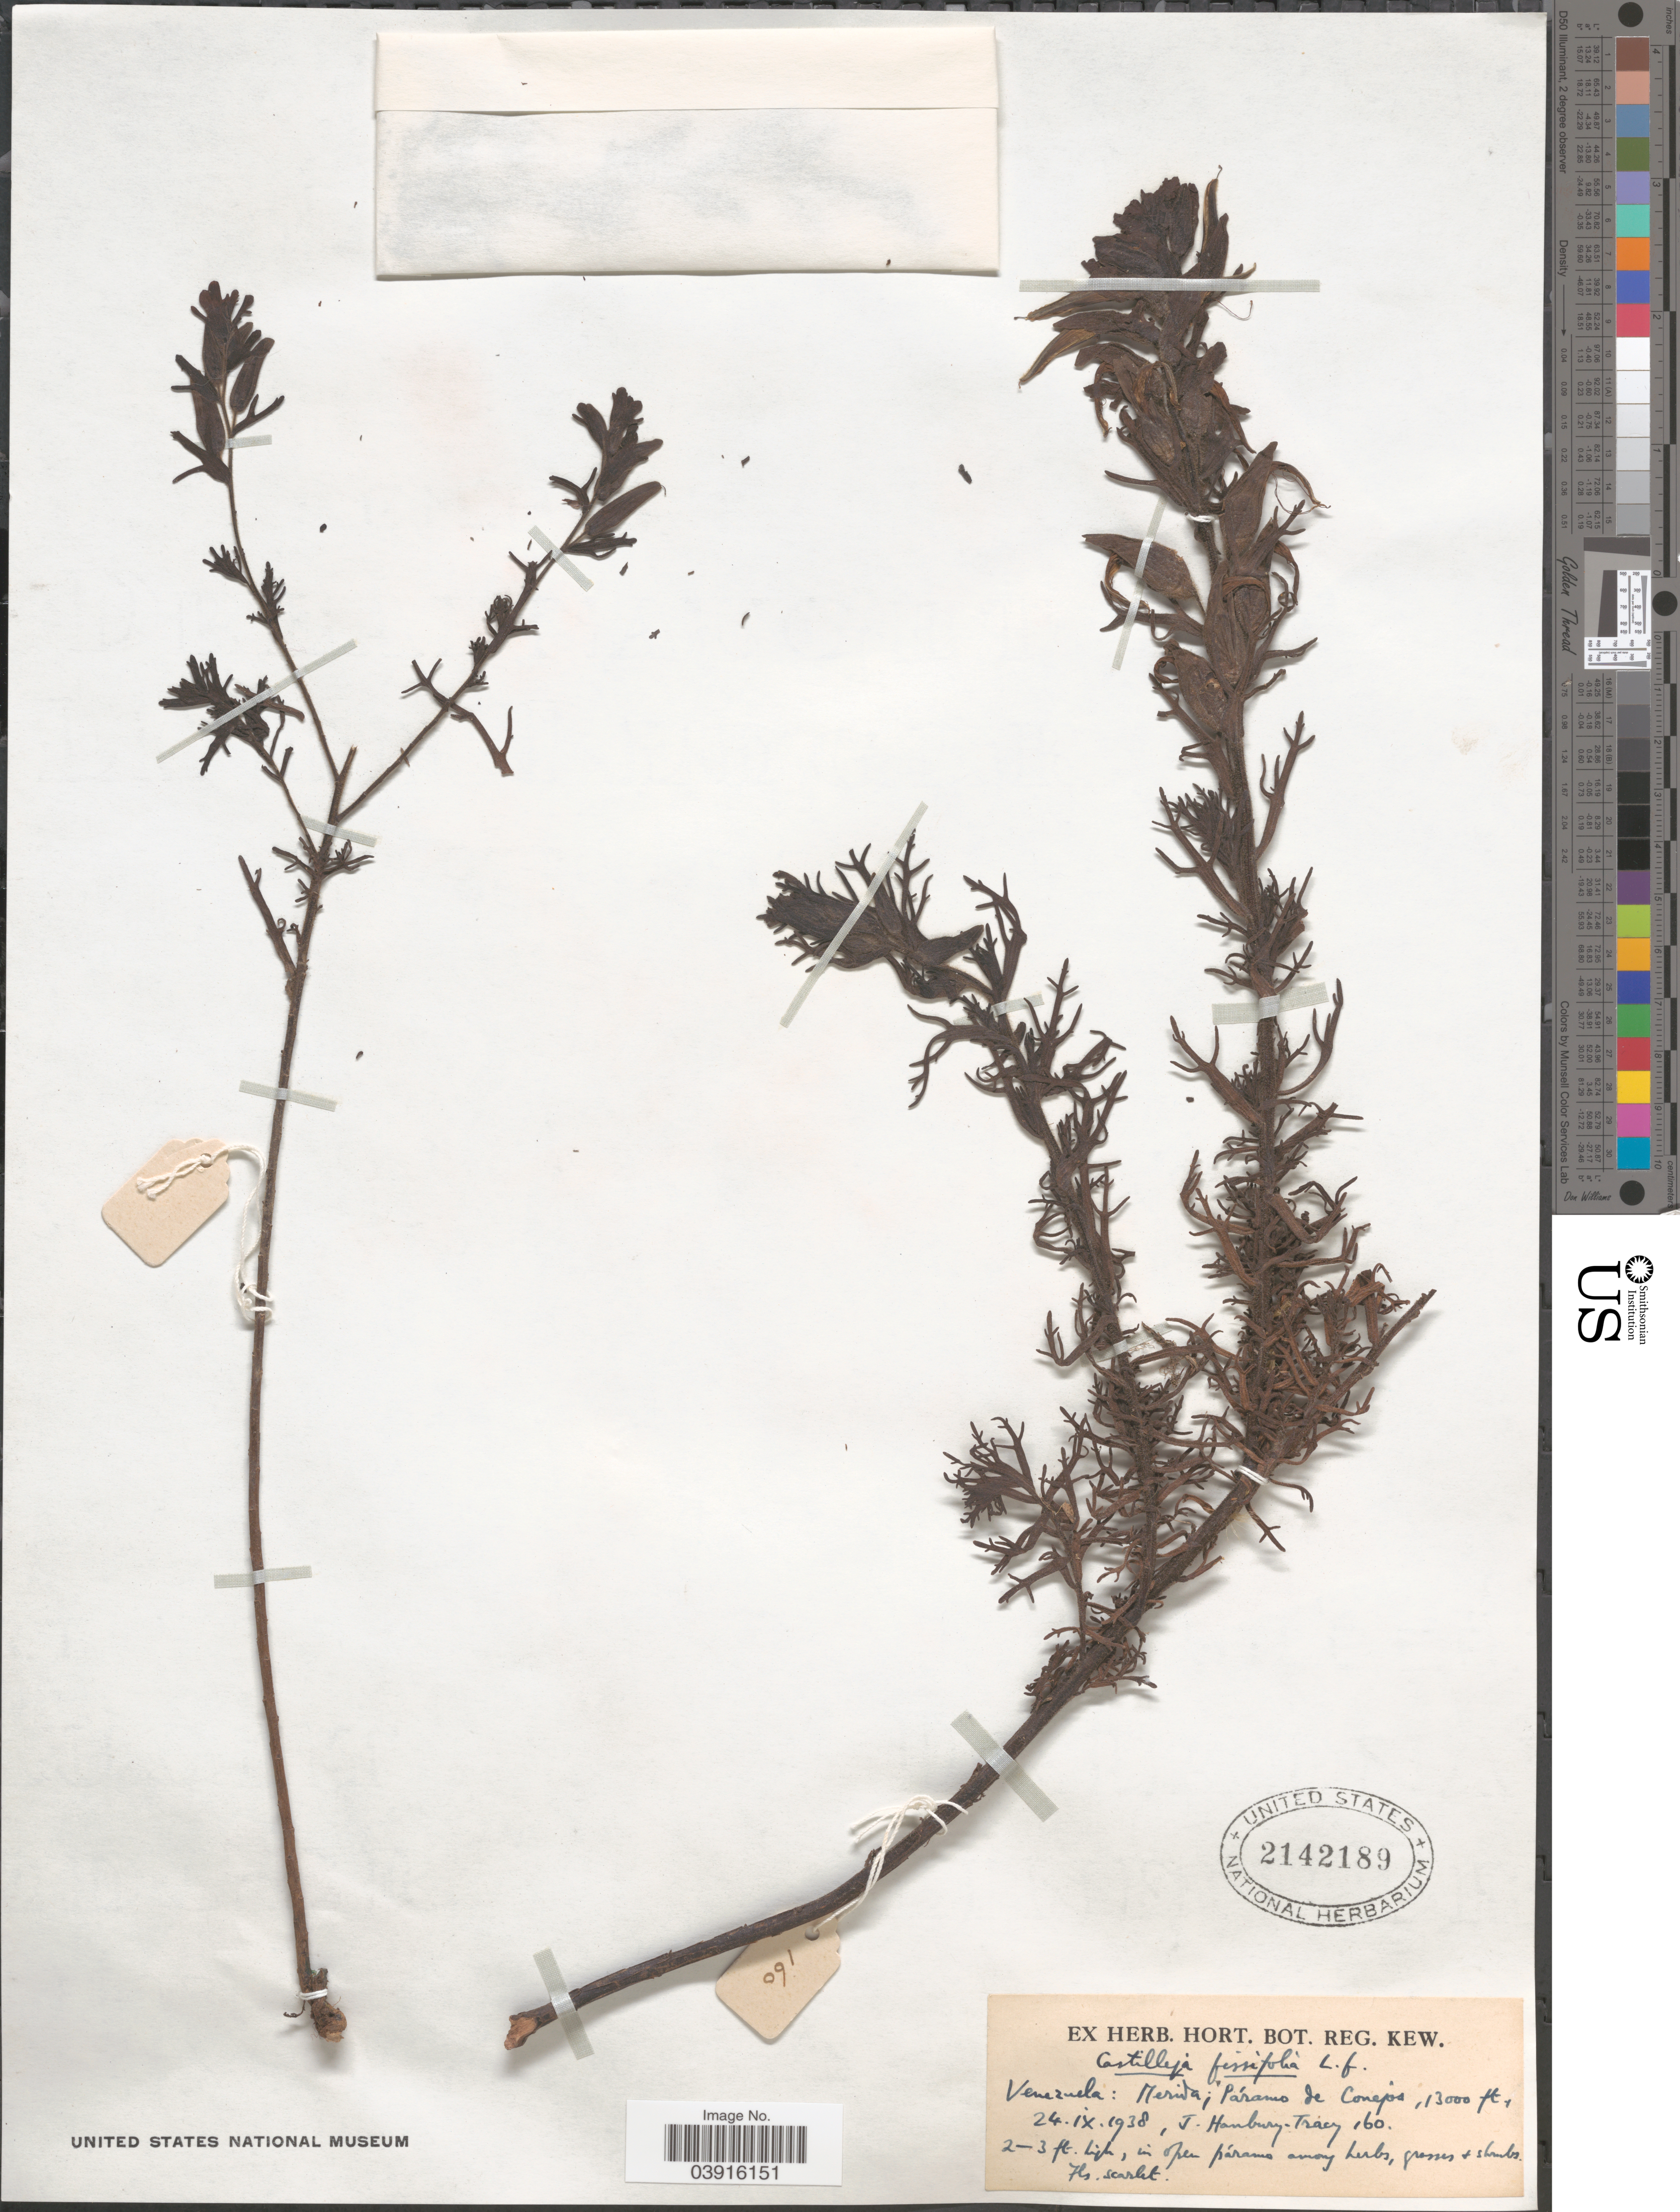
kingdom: Plantae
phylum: Tracheophyta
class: Magnoliopsida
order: Lamiales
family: Orobanchaceae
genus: Castilleja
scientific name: Castilleja fissifolia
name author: L. f.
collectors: J. Hanbury-Tracy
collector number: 160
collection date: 1938-09-24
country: Venezuela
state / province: Merida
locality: Páramo de Conejos.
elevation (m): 3962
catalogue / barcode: US 2142189